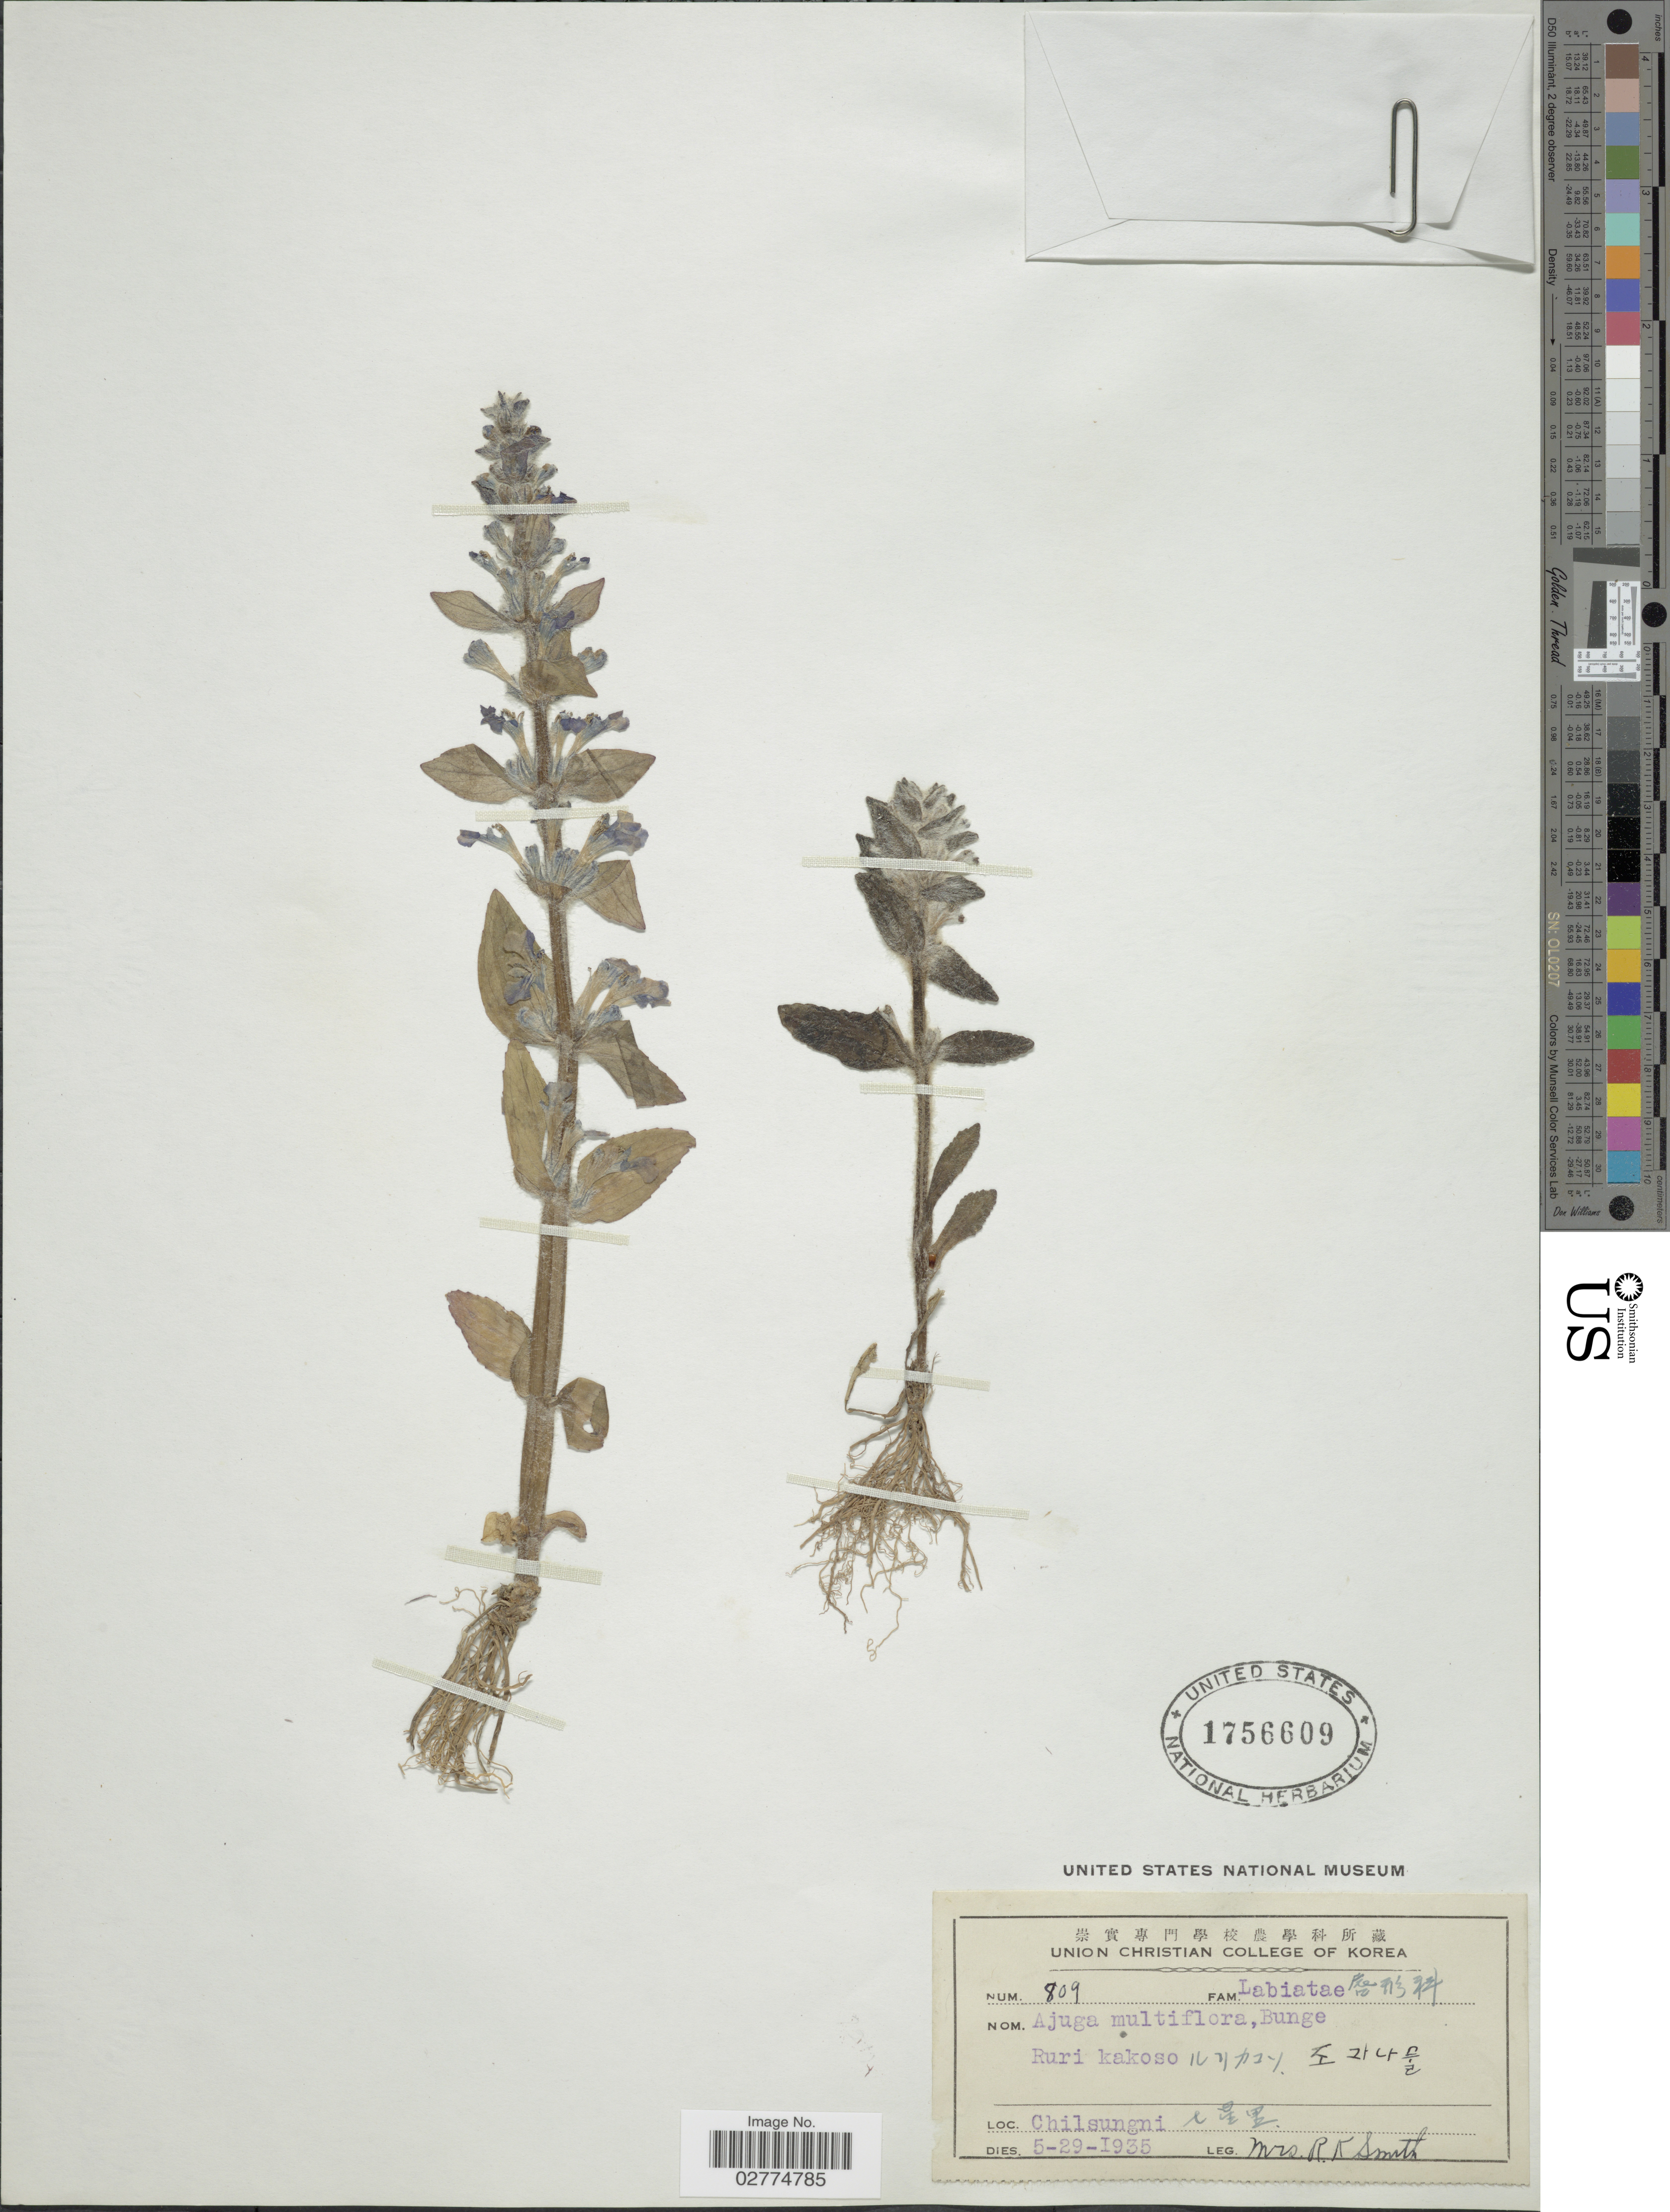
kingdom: Plantae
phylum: Tracheophyta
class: Magnoliopsida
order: Lamiales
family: Lamiaceae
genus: Ajuga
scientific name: Ajuga multiflora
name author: Bunge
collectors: R. Smith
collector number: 809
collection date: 1935-05-29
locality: Chilsungni X.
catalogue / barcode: US 1756609